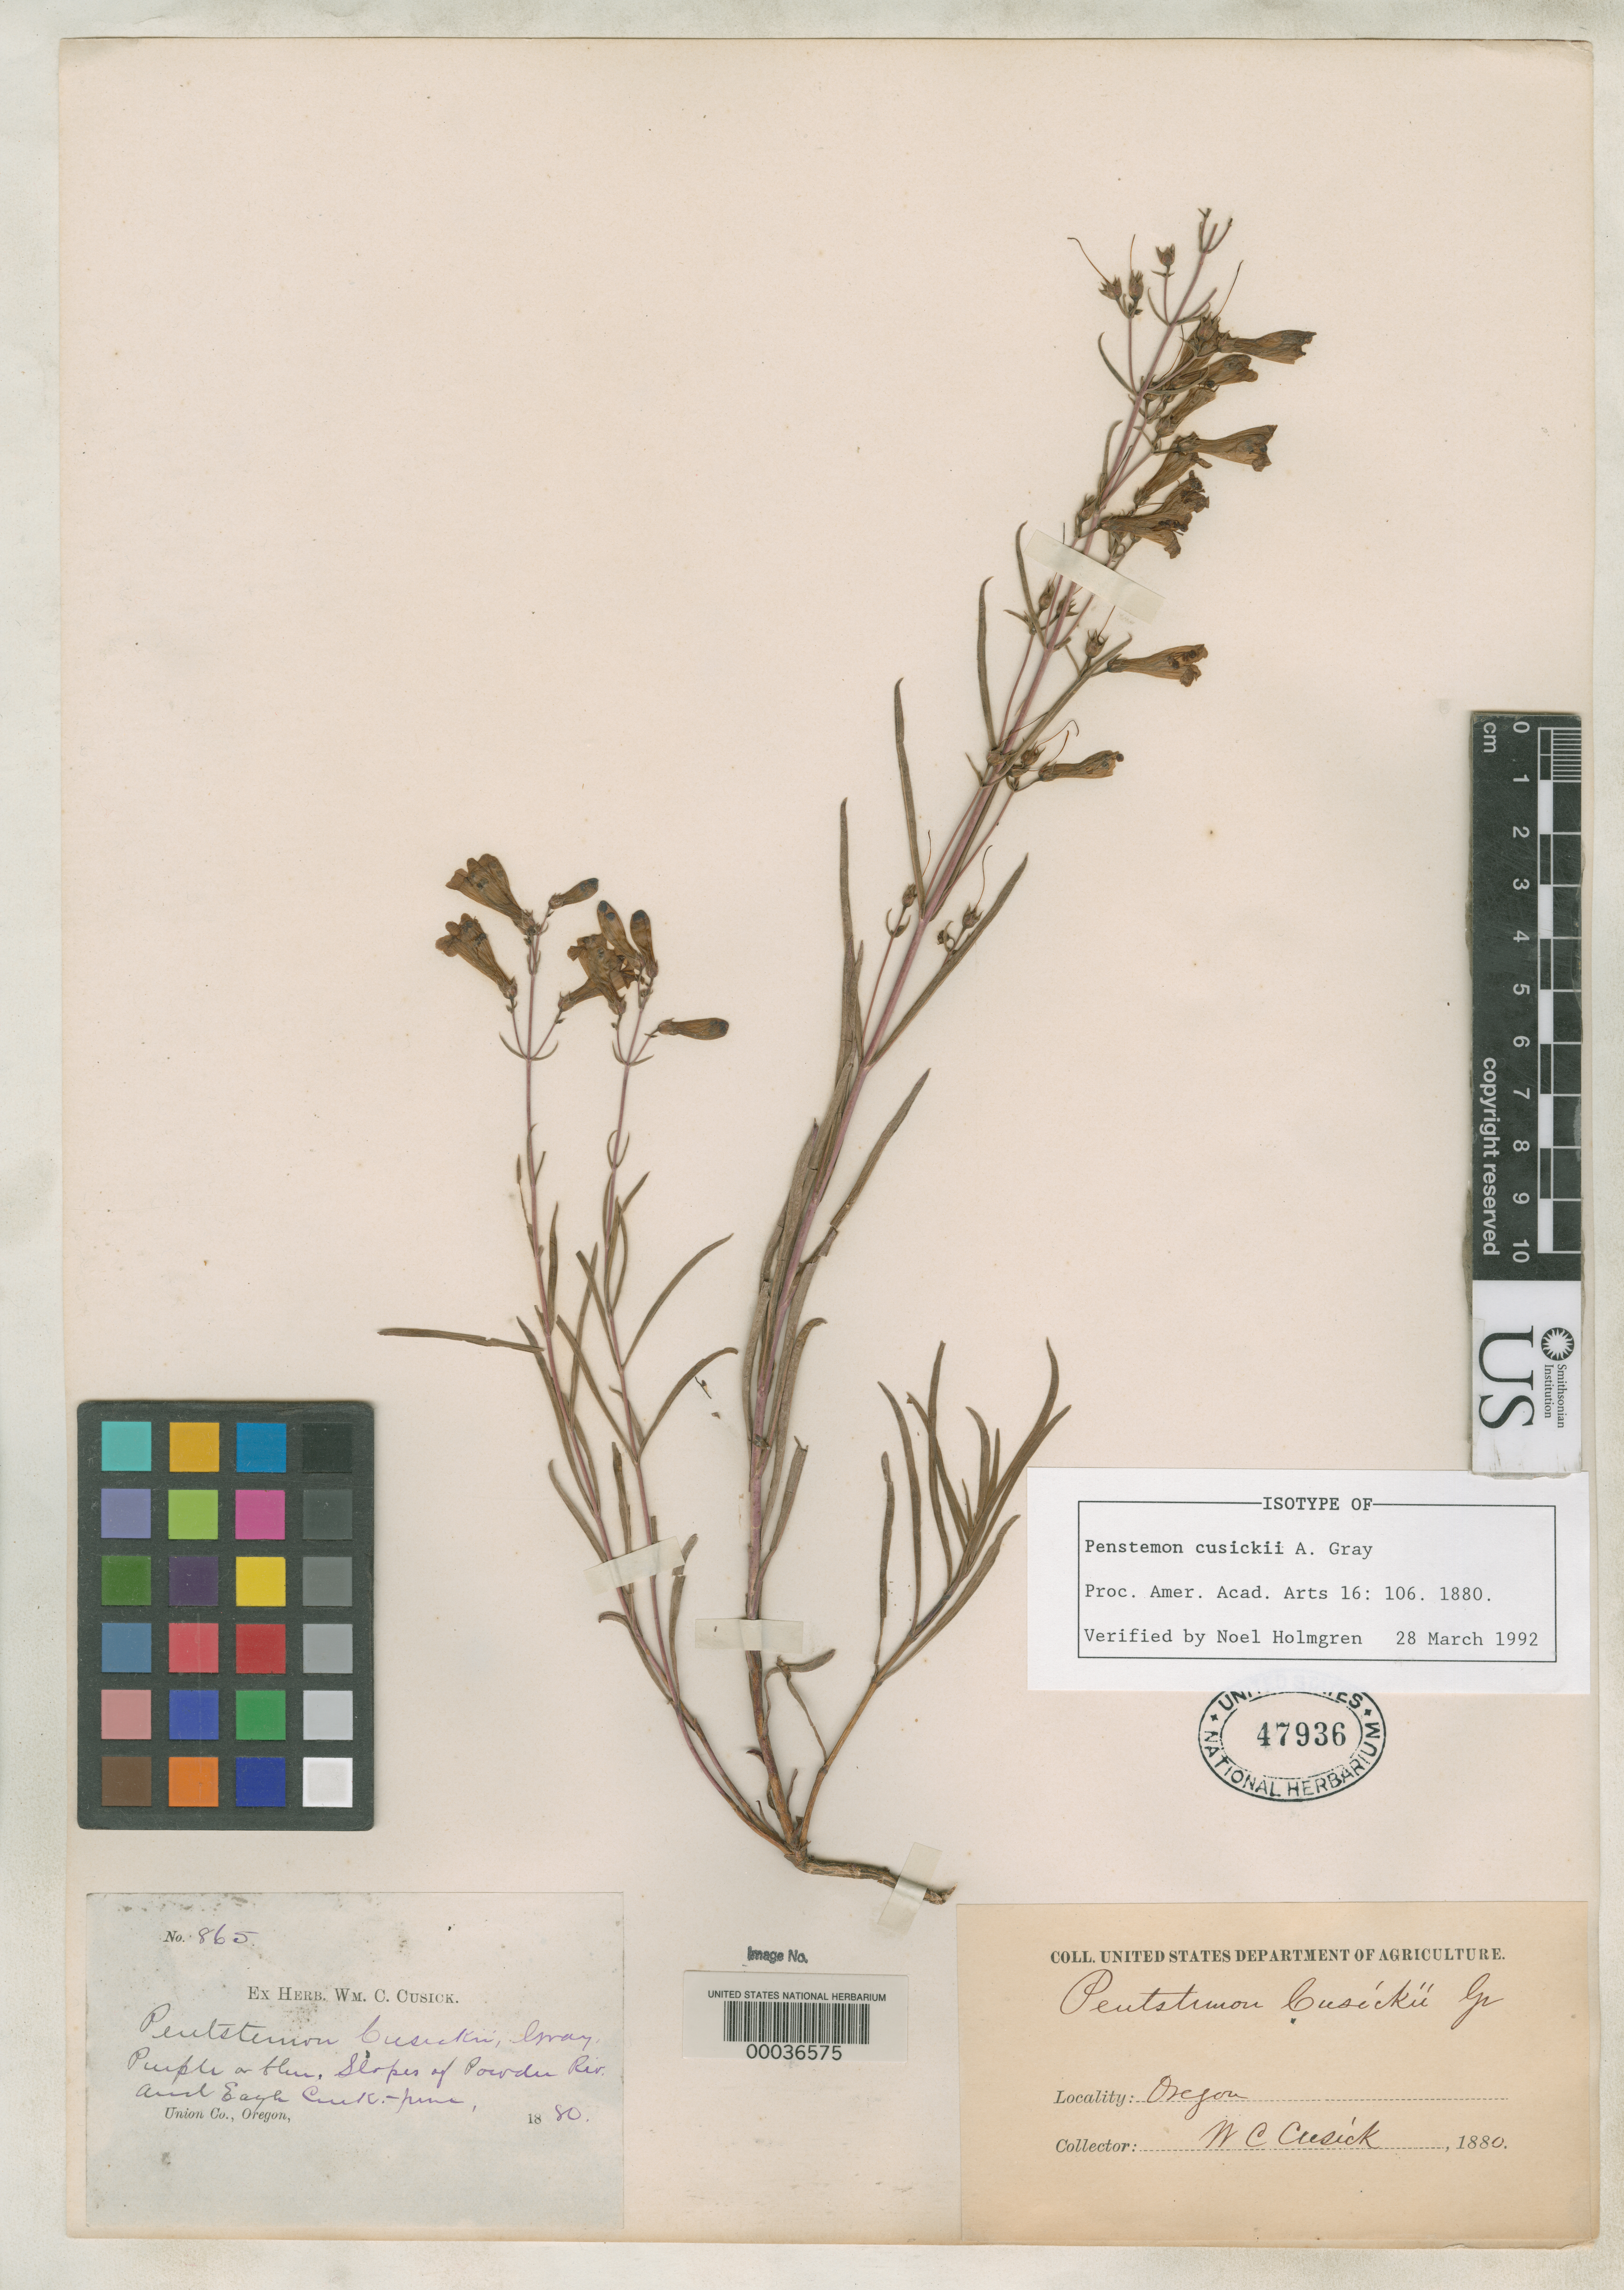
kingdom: Plantae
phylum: Tracheophyta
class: Magnoliopsida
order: Lamiales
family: Plantaginaceae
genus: Penstemon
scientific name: Penstemon cusickii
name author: A. Gray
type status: Isotype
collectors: W. C. Cusick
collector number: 865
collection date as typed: Jun 1880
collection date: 1880-06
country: United States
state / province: Oregon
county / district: Union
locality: Powder River.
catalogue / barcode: US 47936